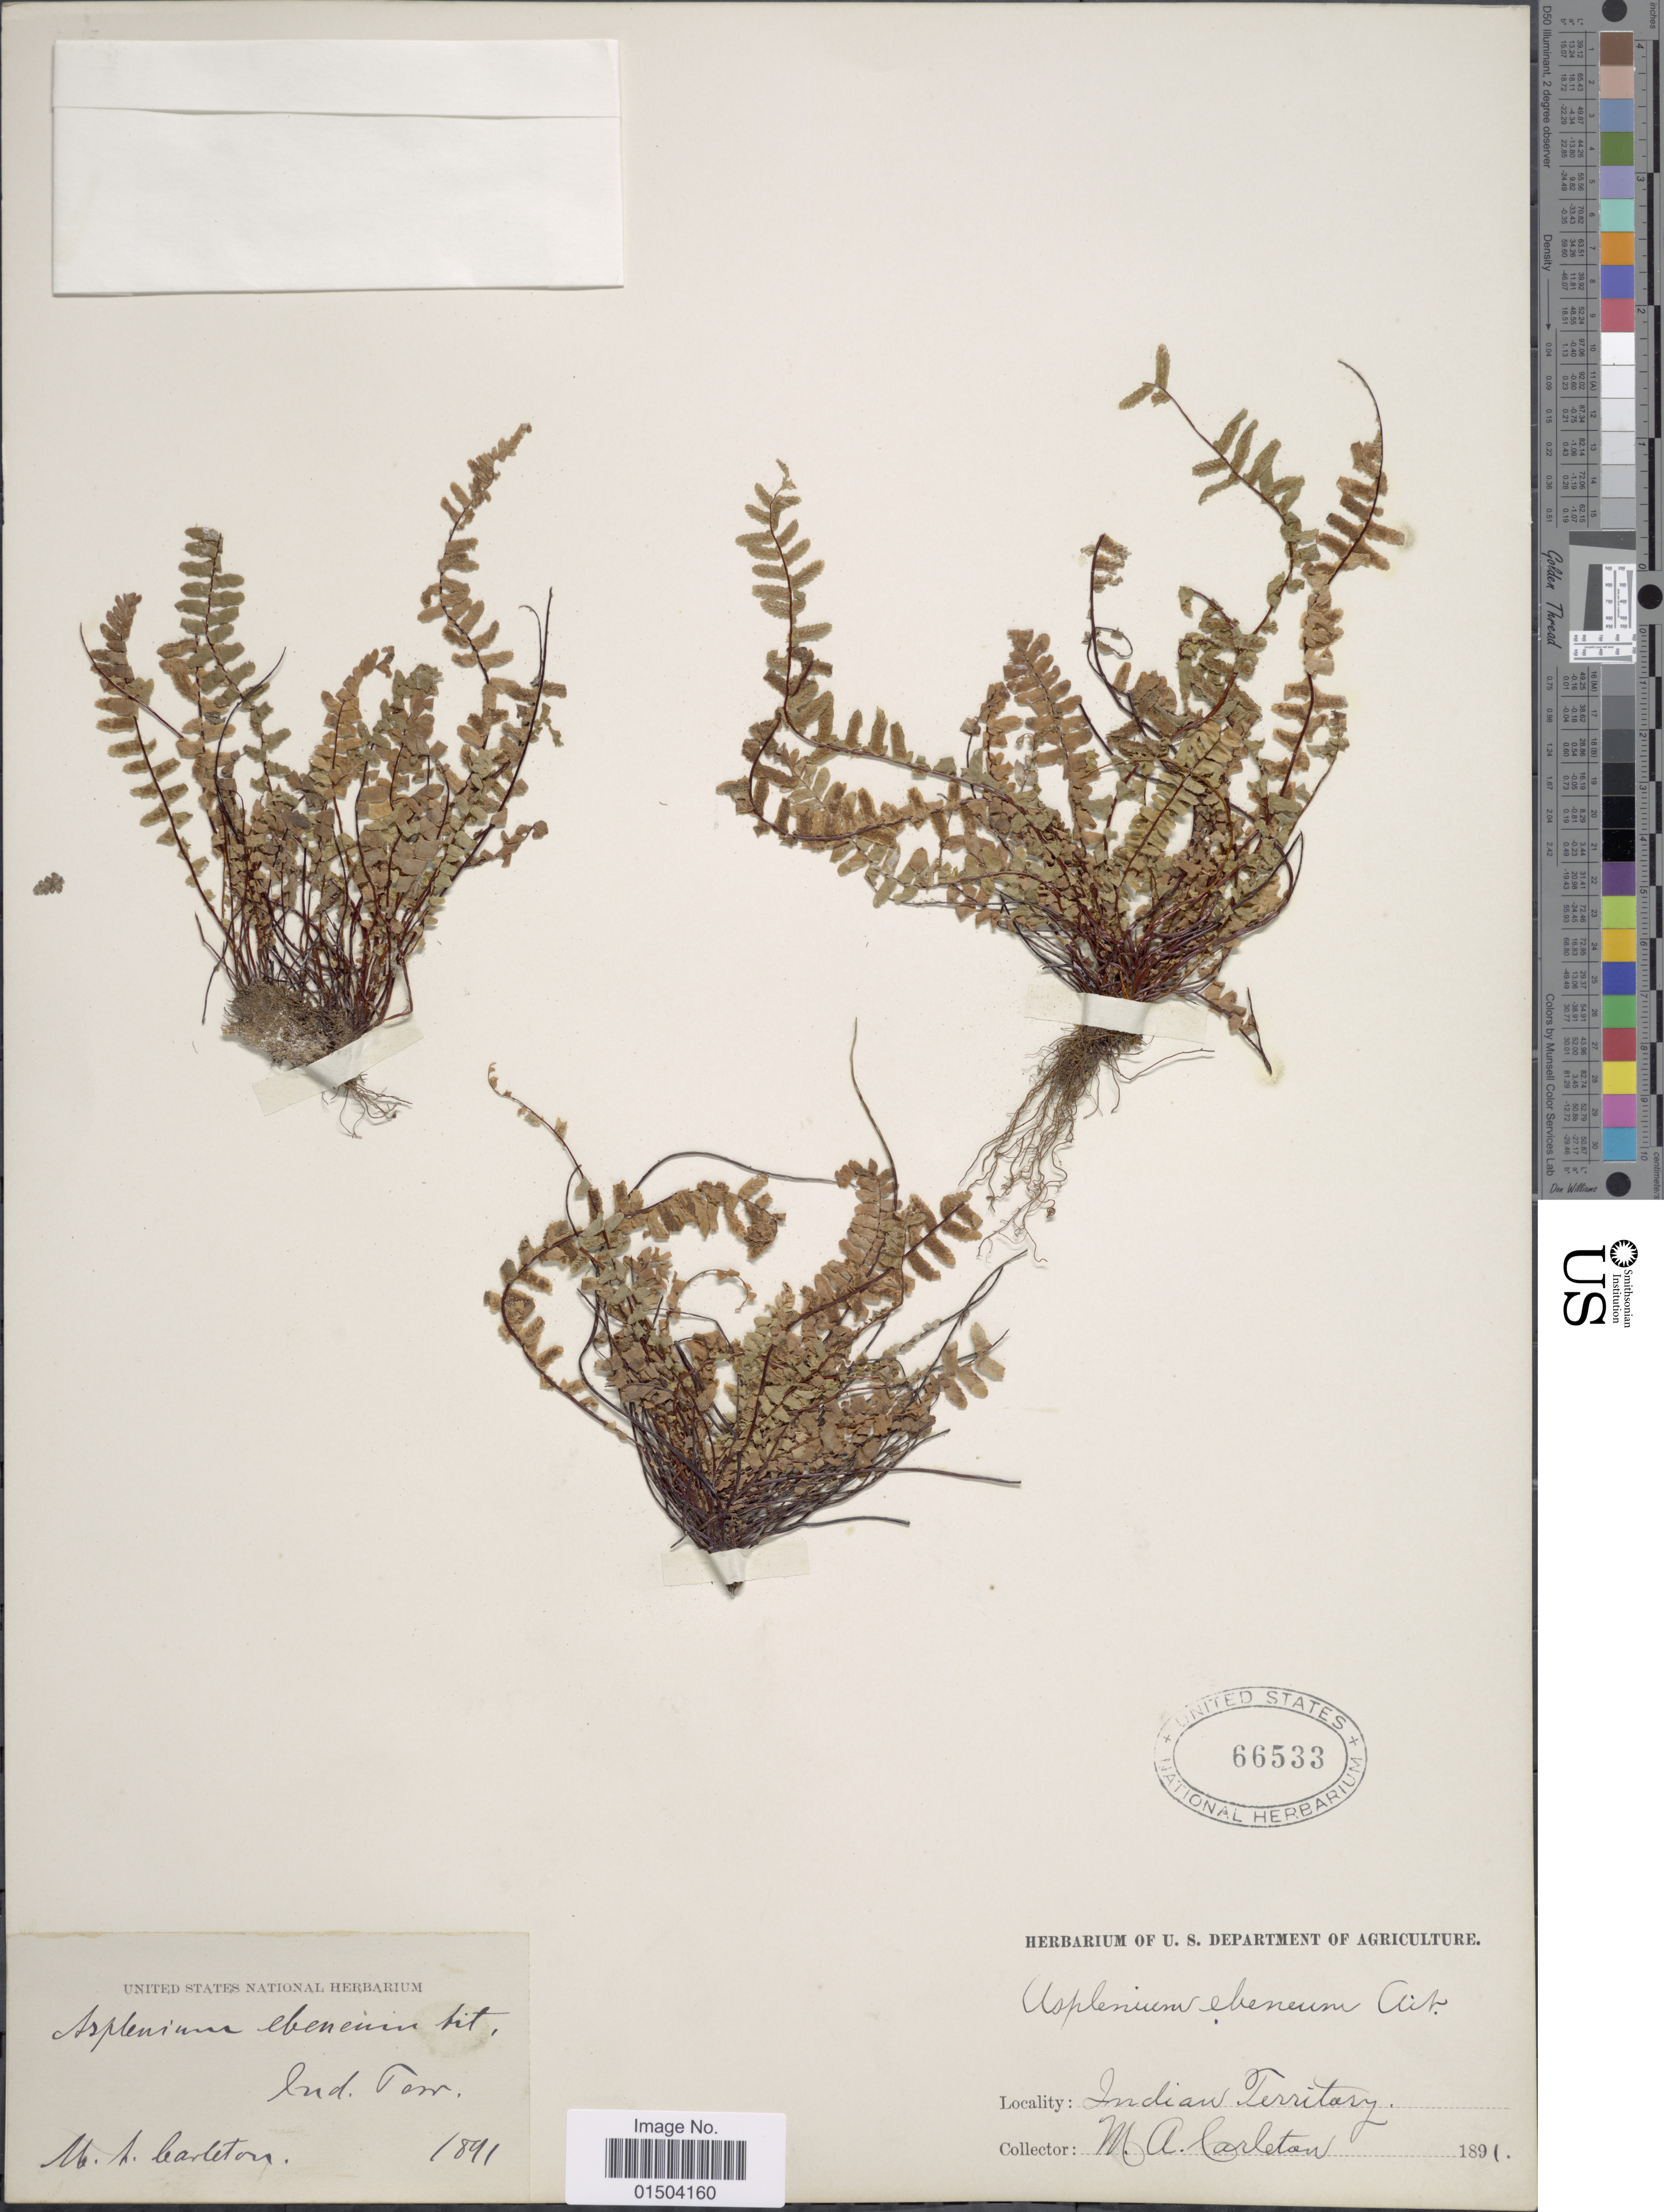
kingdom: Plantae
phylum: Tracheophyta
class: Polypodiopsida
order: Polypodiales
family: Aspleniaceae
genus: Asplenium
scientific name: Asplenium platyneuron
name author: (L.) Britton, Stearns & Poggenb.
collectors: M. A. Carleton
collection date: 1891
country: United States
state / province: Oklahoma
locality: Indian Territory.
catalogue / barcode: US 66533